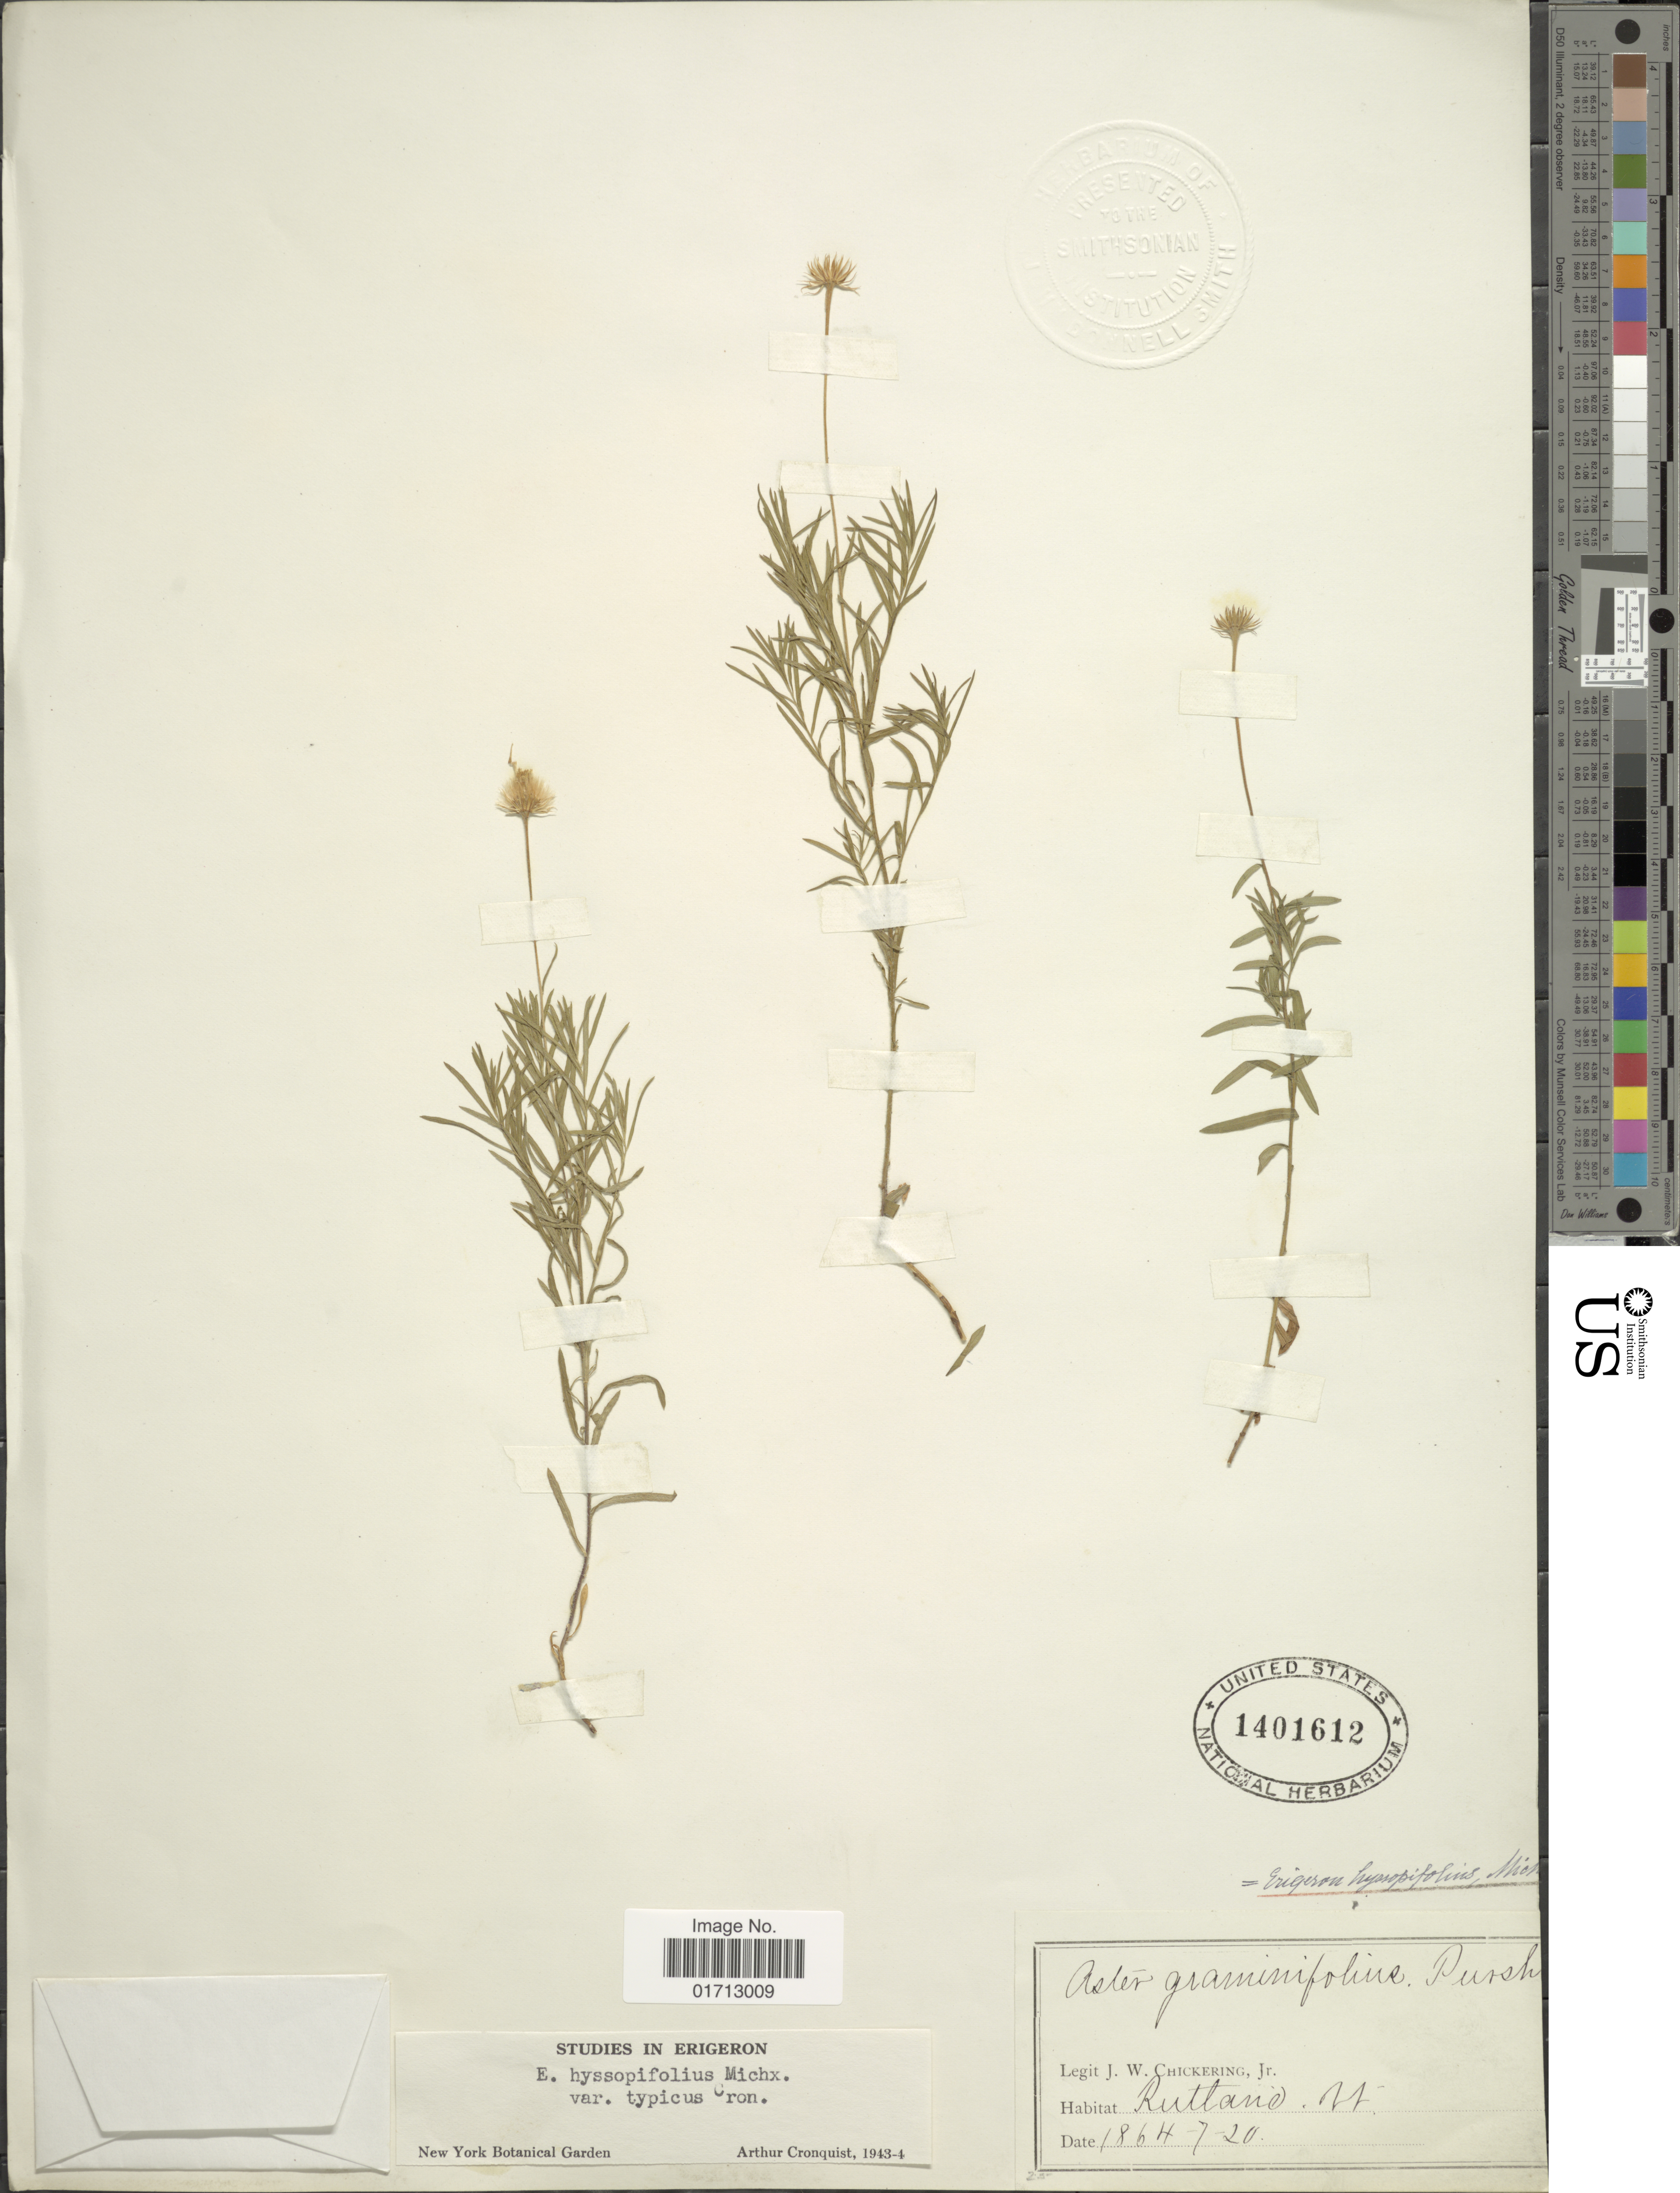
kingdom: Plantae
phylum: Tracheophyta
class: Magnoliopsida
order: Asterales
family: Asteraceae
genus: Erigeron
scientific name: Erigeron hyssopifolius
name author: Michx.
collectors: J. Chickering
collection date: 1864-07-20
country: United States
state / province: Vermont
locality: Rutland.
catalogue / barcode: US 1401612